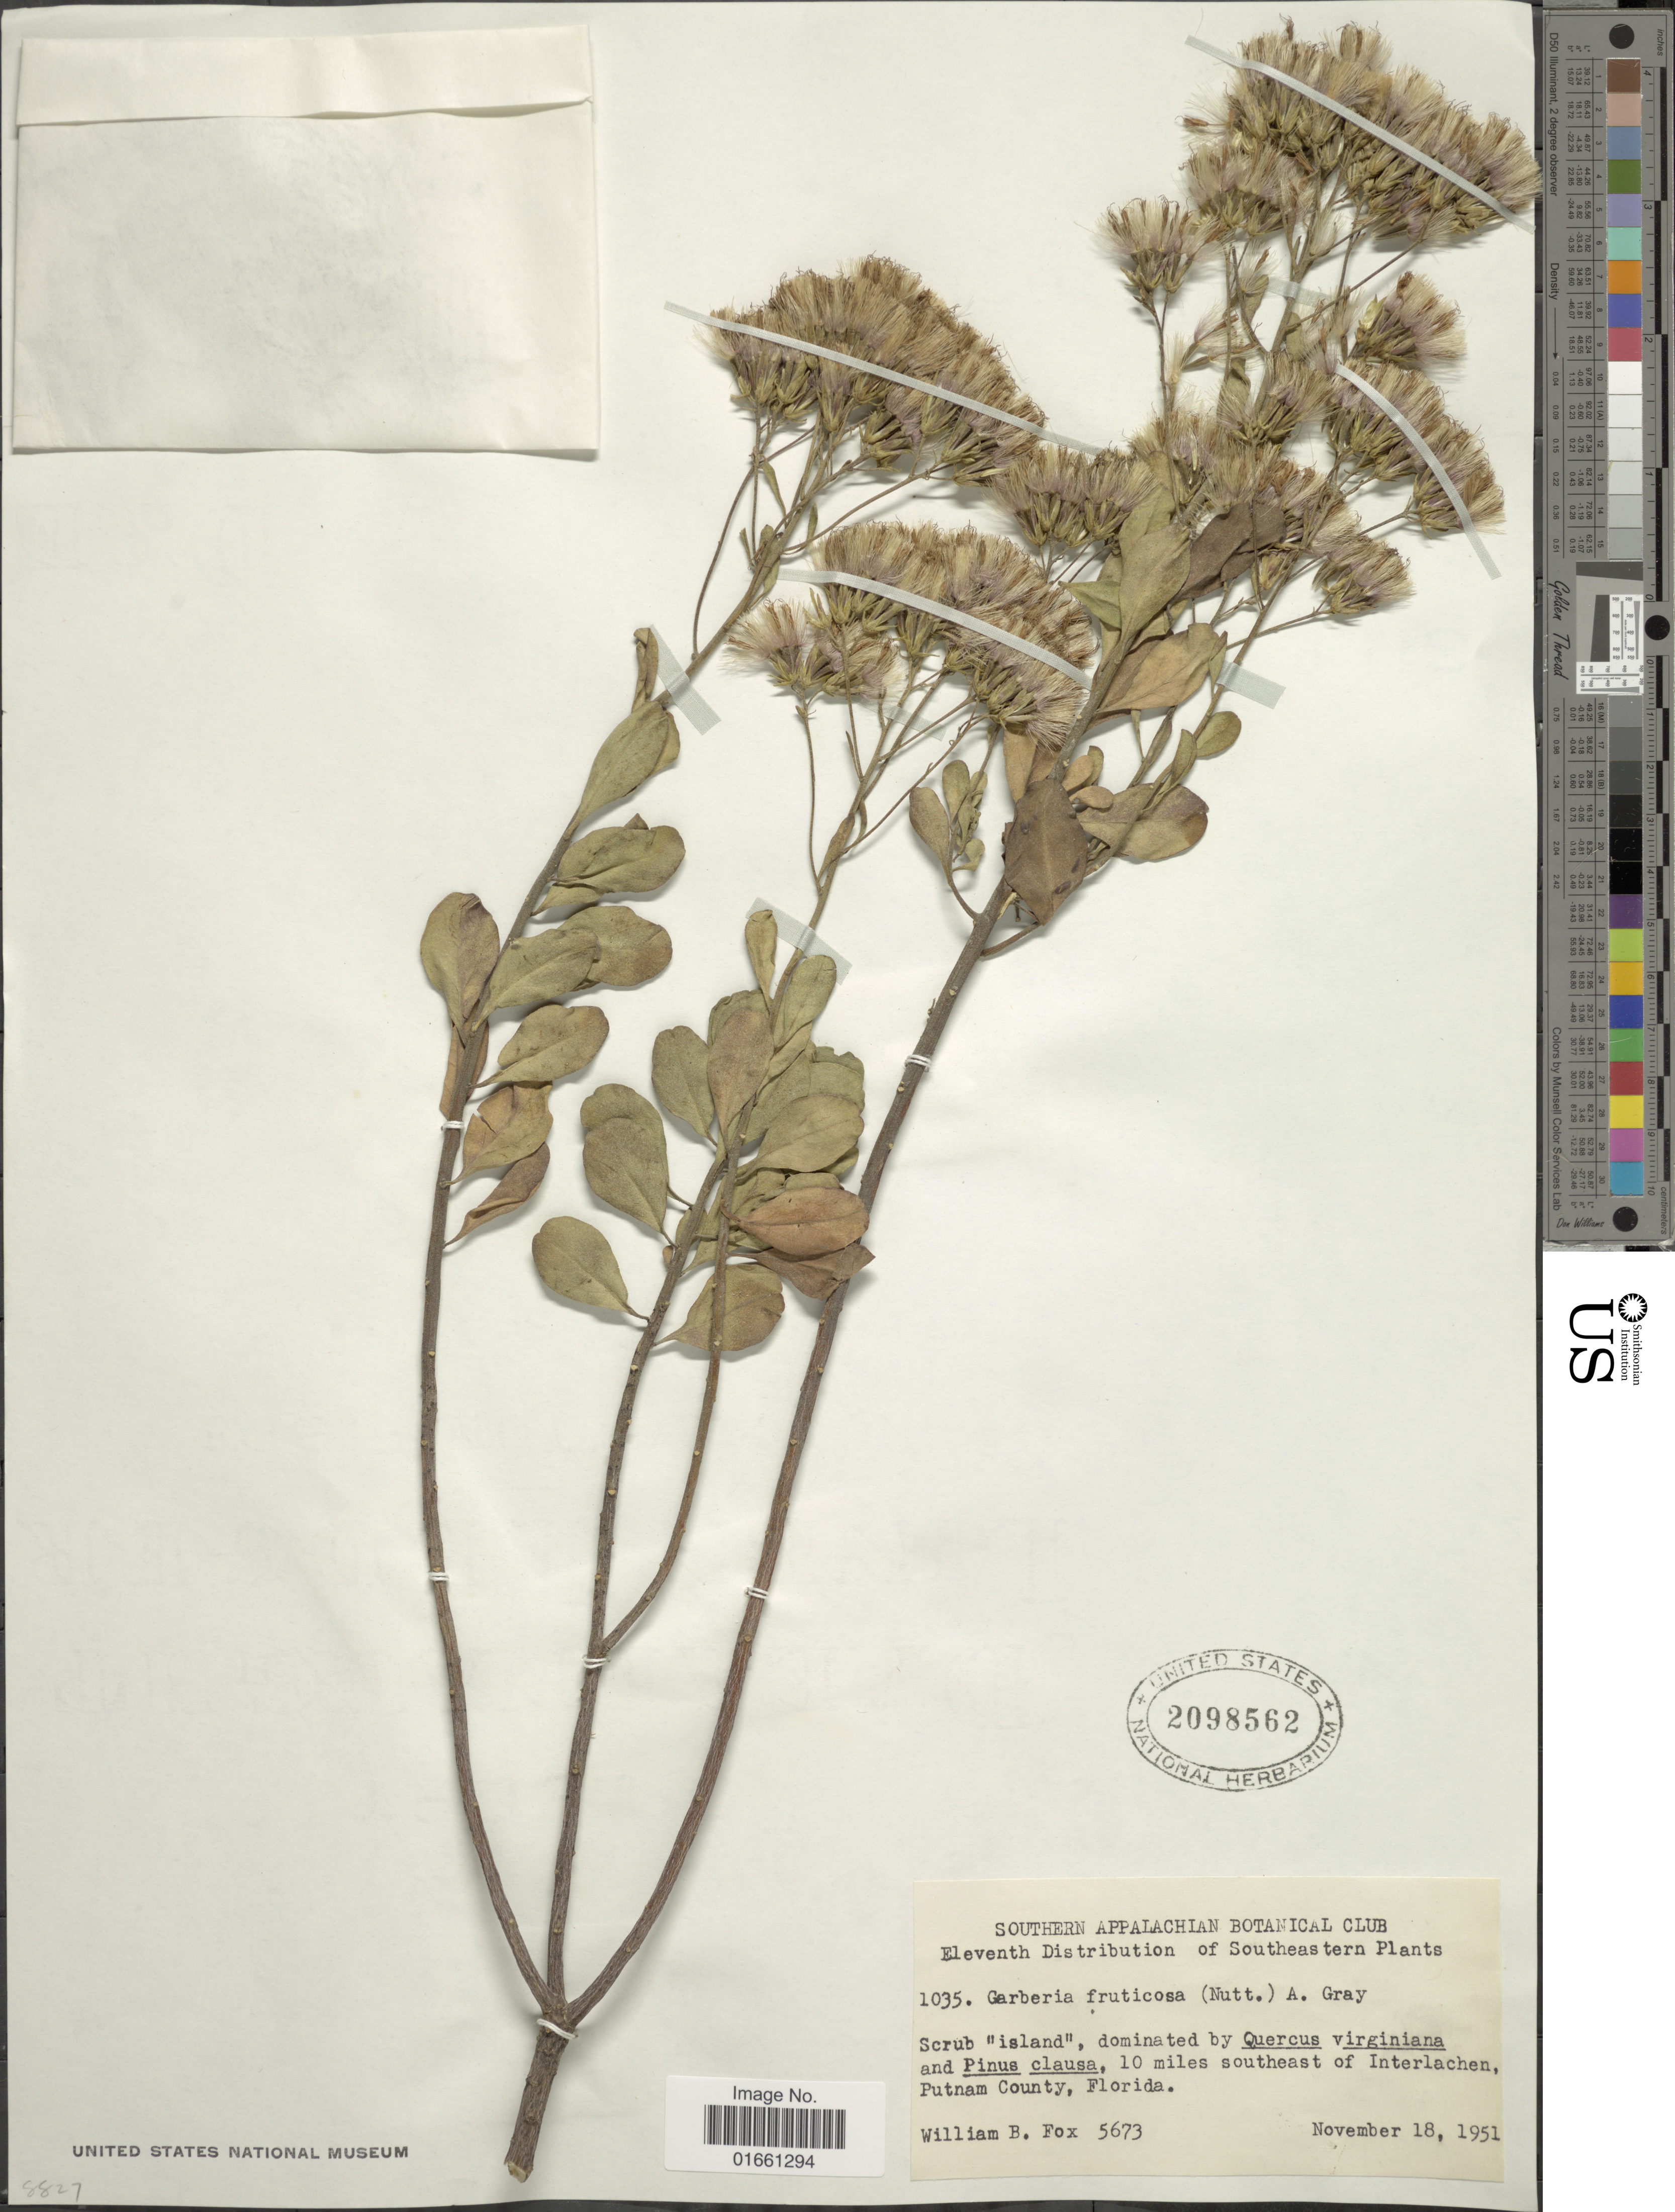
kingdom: Plantae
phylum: Tracheophyta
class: Magnoliopsida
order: Asterales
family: Asteraceae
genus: Garberia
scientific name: Garberia heterophylla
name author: (W. Bartram) Merr. & F. Harper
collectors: W. B. Fox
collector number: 5673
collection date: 1951-11-18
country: United States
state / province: Florida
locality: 10 miles southeast of Interlachen, Putnam County.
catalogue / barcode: US 2098562